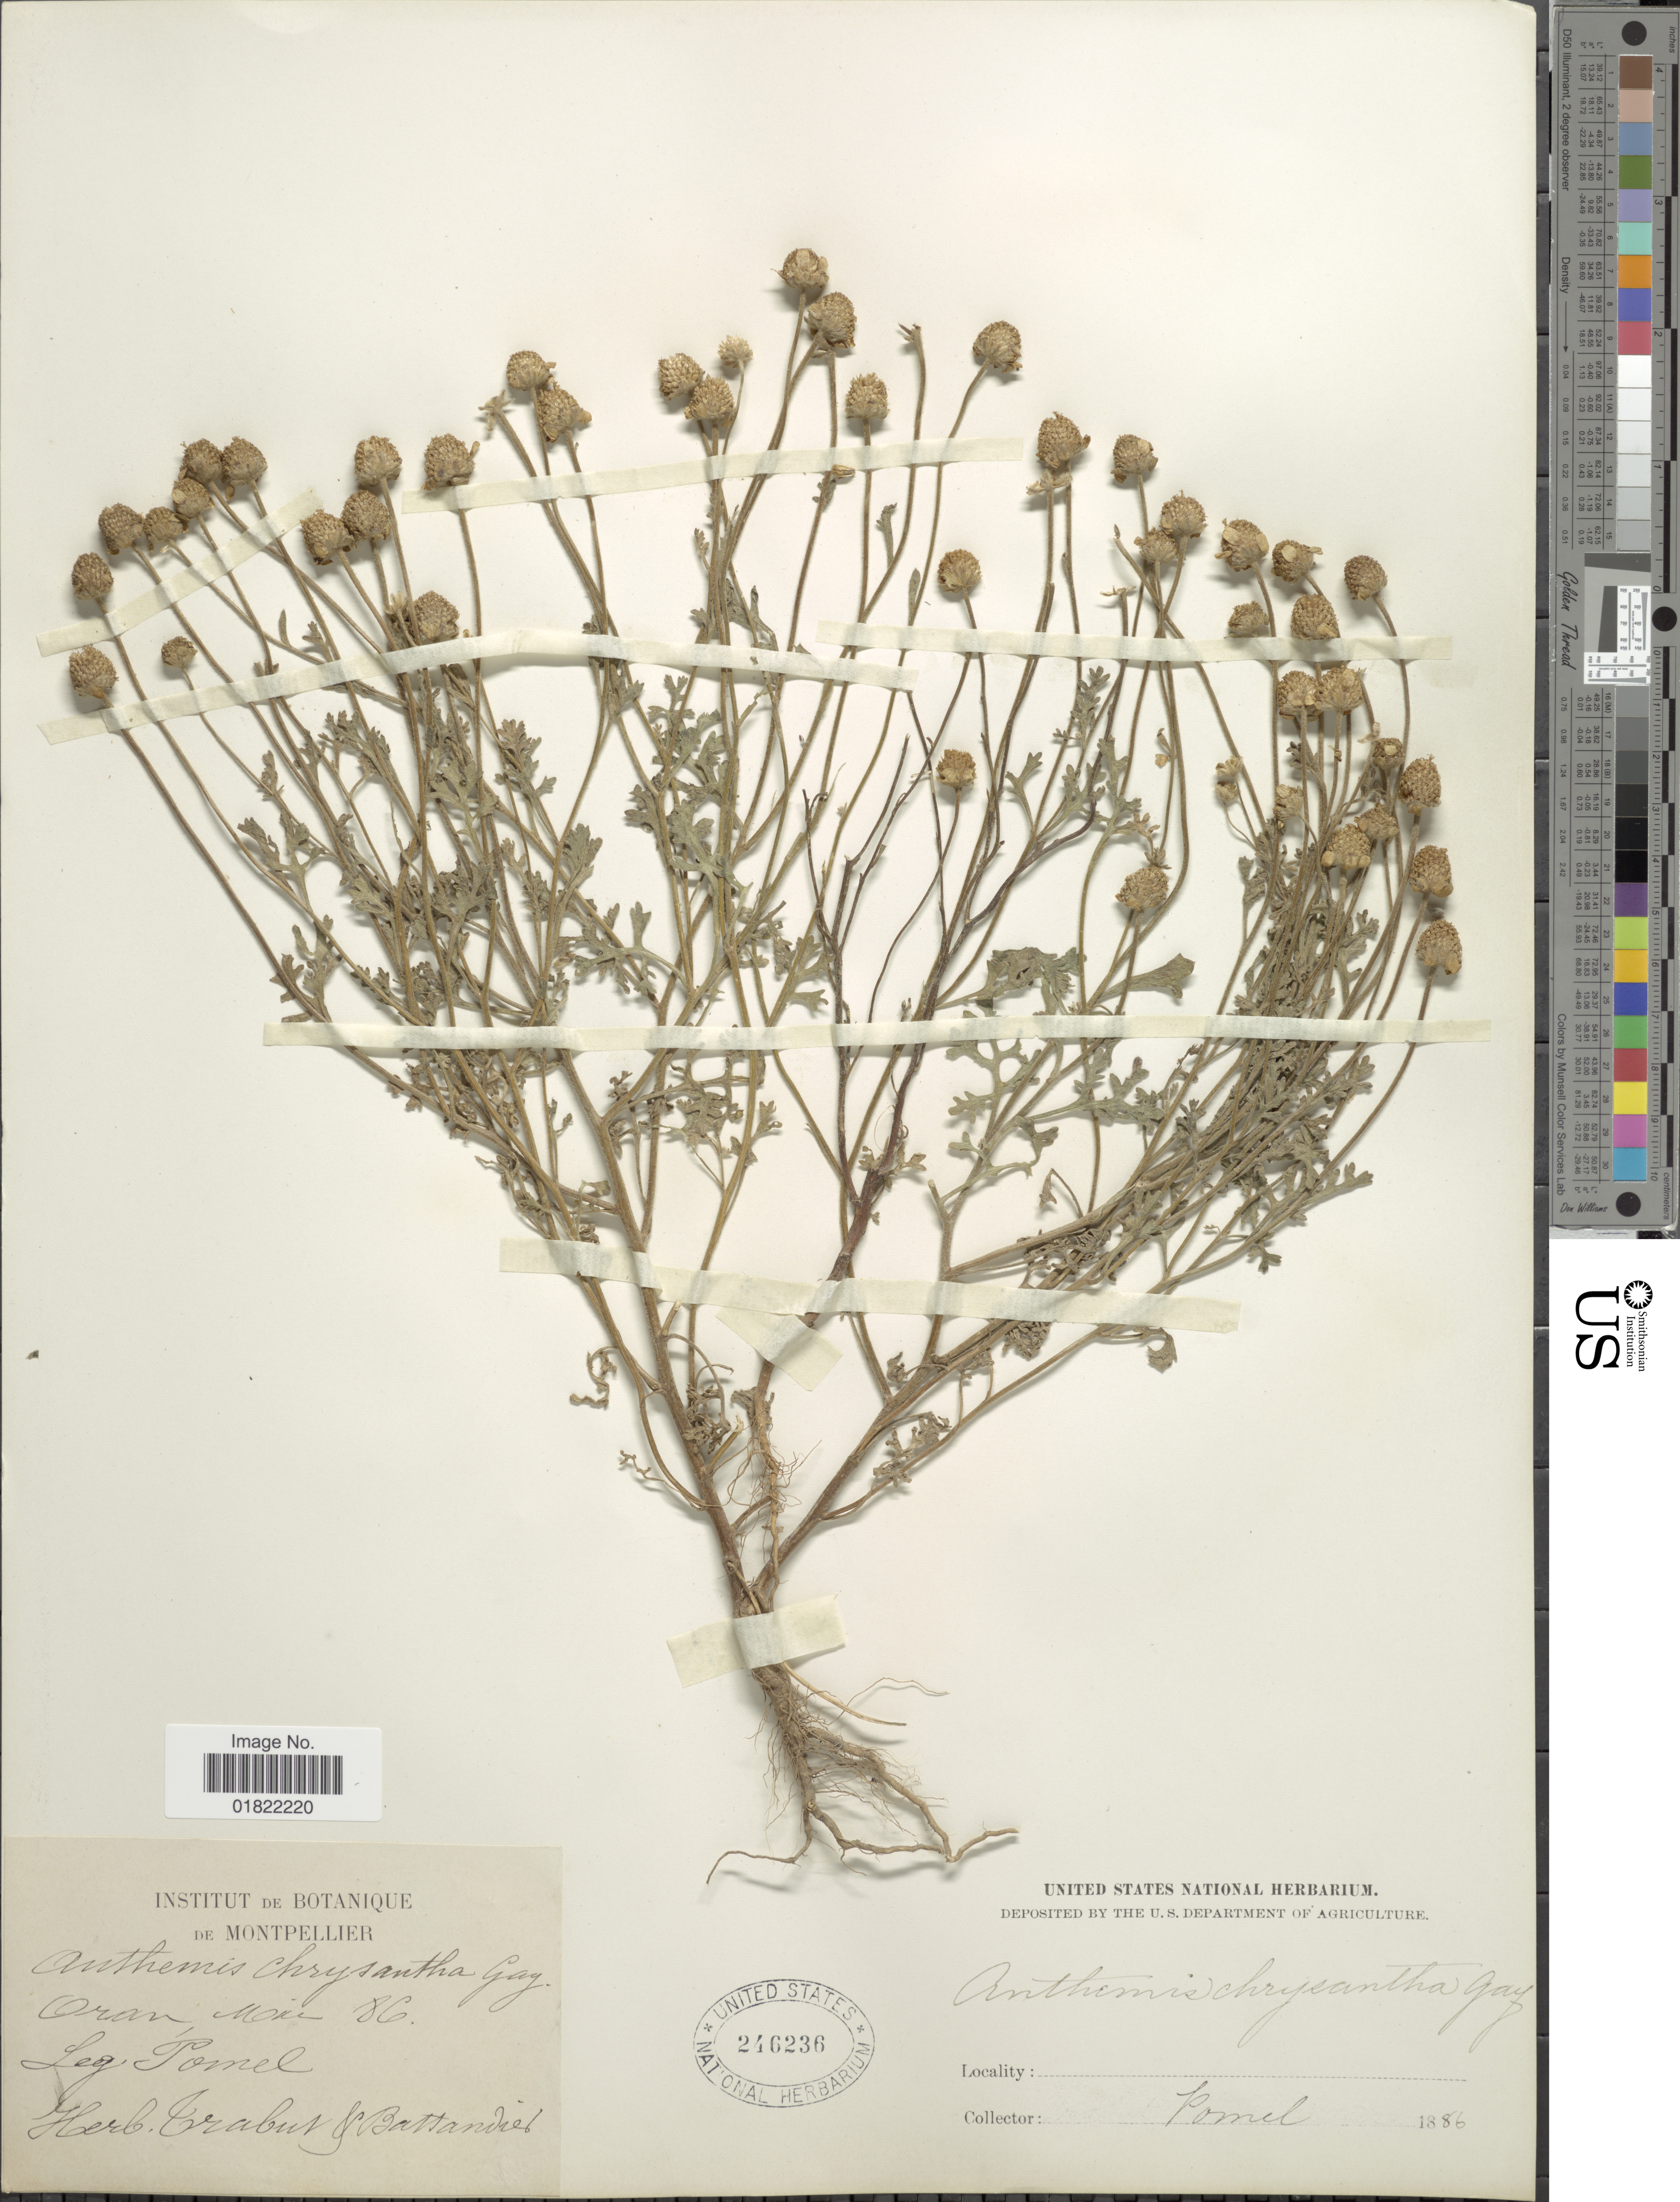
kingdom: Plantae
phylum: Tracheophyta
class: Magnoliopsida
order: Asterales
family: Asteraceae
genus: Anthemis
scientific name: Anthemis chrysantha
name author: J. Gay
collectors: Pomel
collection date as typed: Transcribed d/m/y: /5/86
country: Algeria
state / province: Oran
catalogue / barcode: US 246236